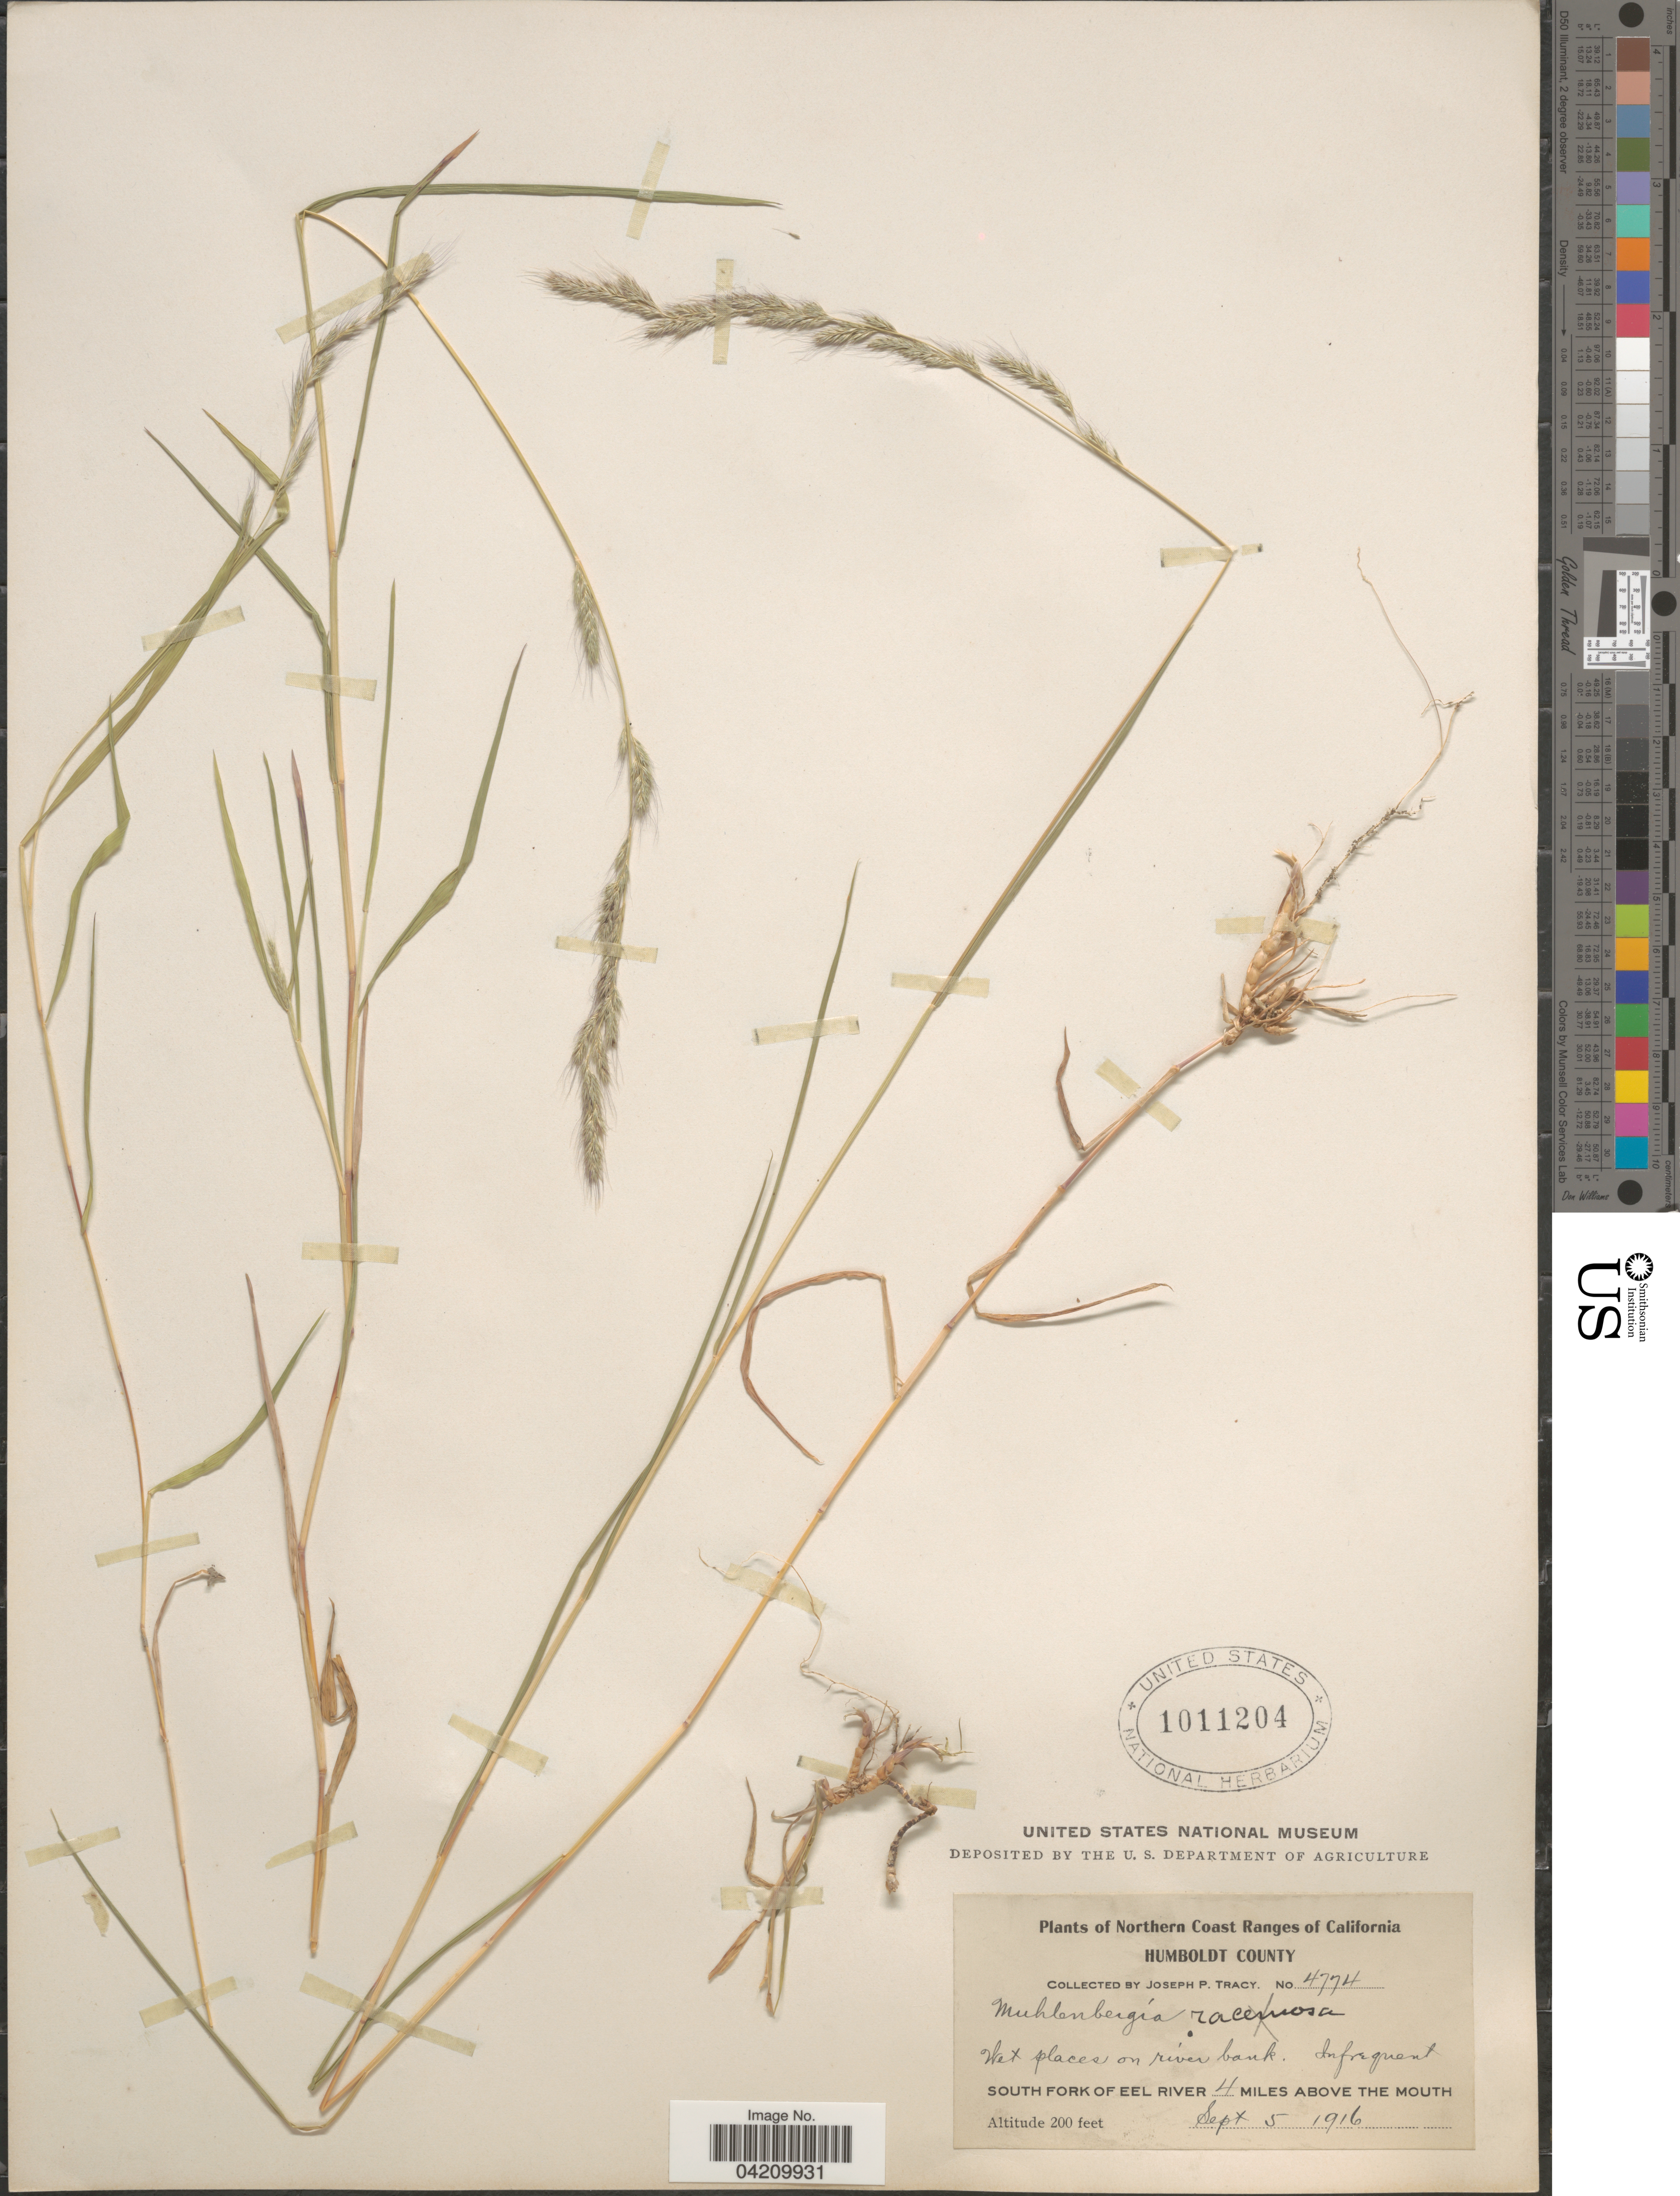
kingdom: Plantae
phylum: Tracheophyta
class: Liliopsida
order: Poales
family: Poaceae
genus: Muhlenbergia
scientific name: Muhlenbergia mexicana var. filiformis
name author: (Torr.) Scribn.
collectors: J. Tracy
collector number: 4774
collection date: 1916-09-05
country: United States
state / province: California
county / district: Humboldt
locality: Northern Coast Ranges of California. Humboldt County. South fork of Eel River 4 miles above the mouth.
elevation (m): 61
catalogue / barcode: US 1011204